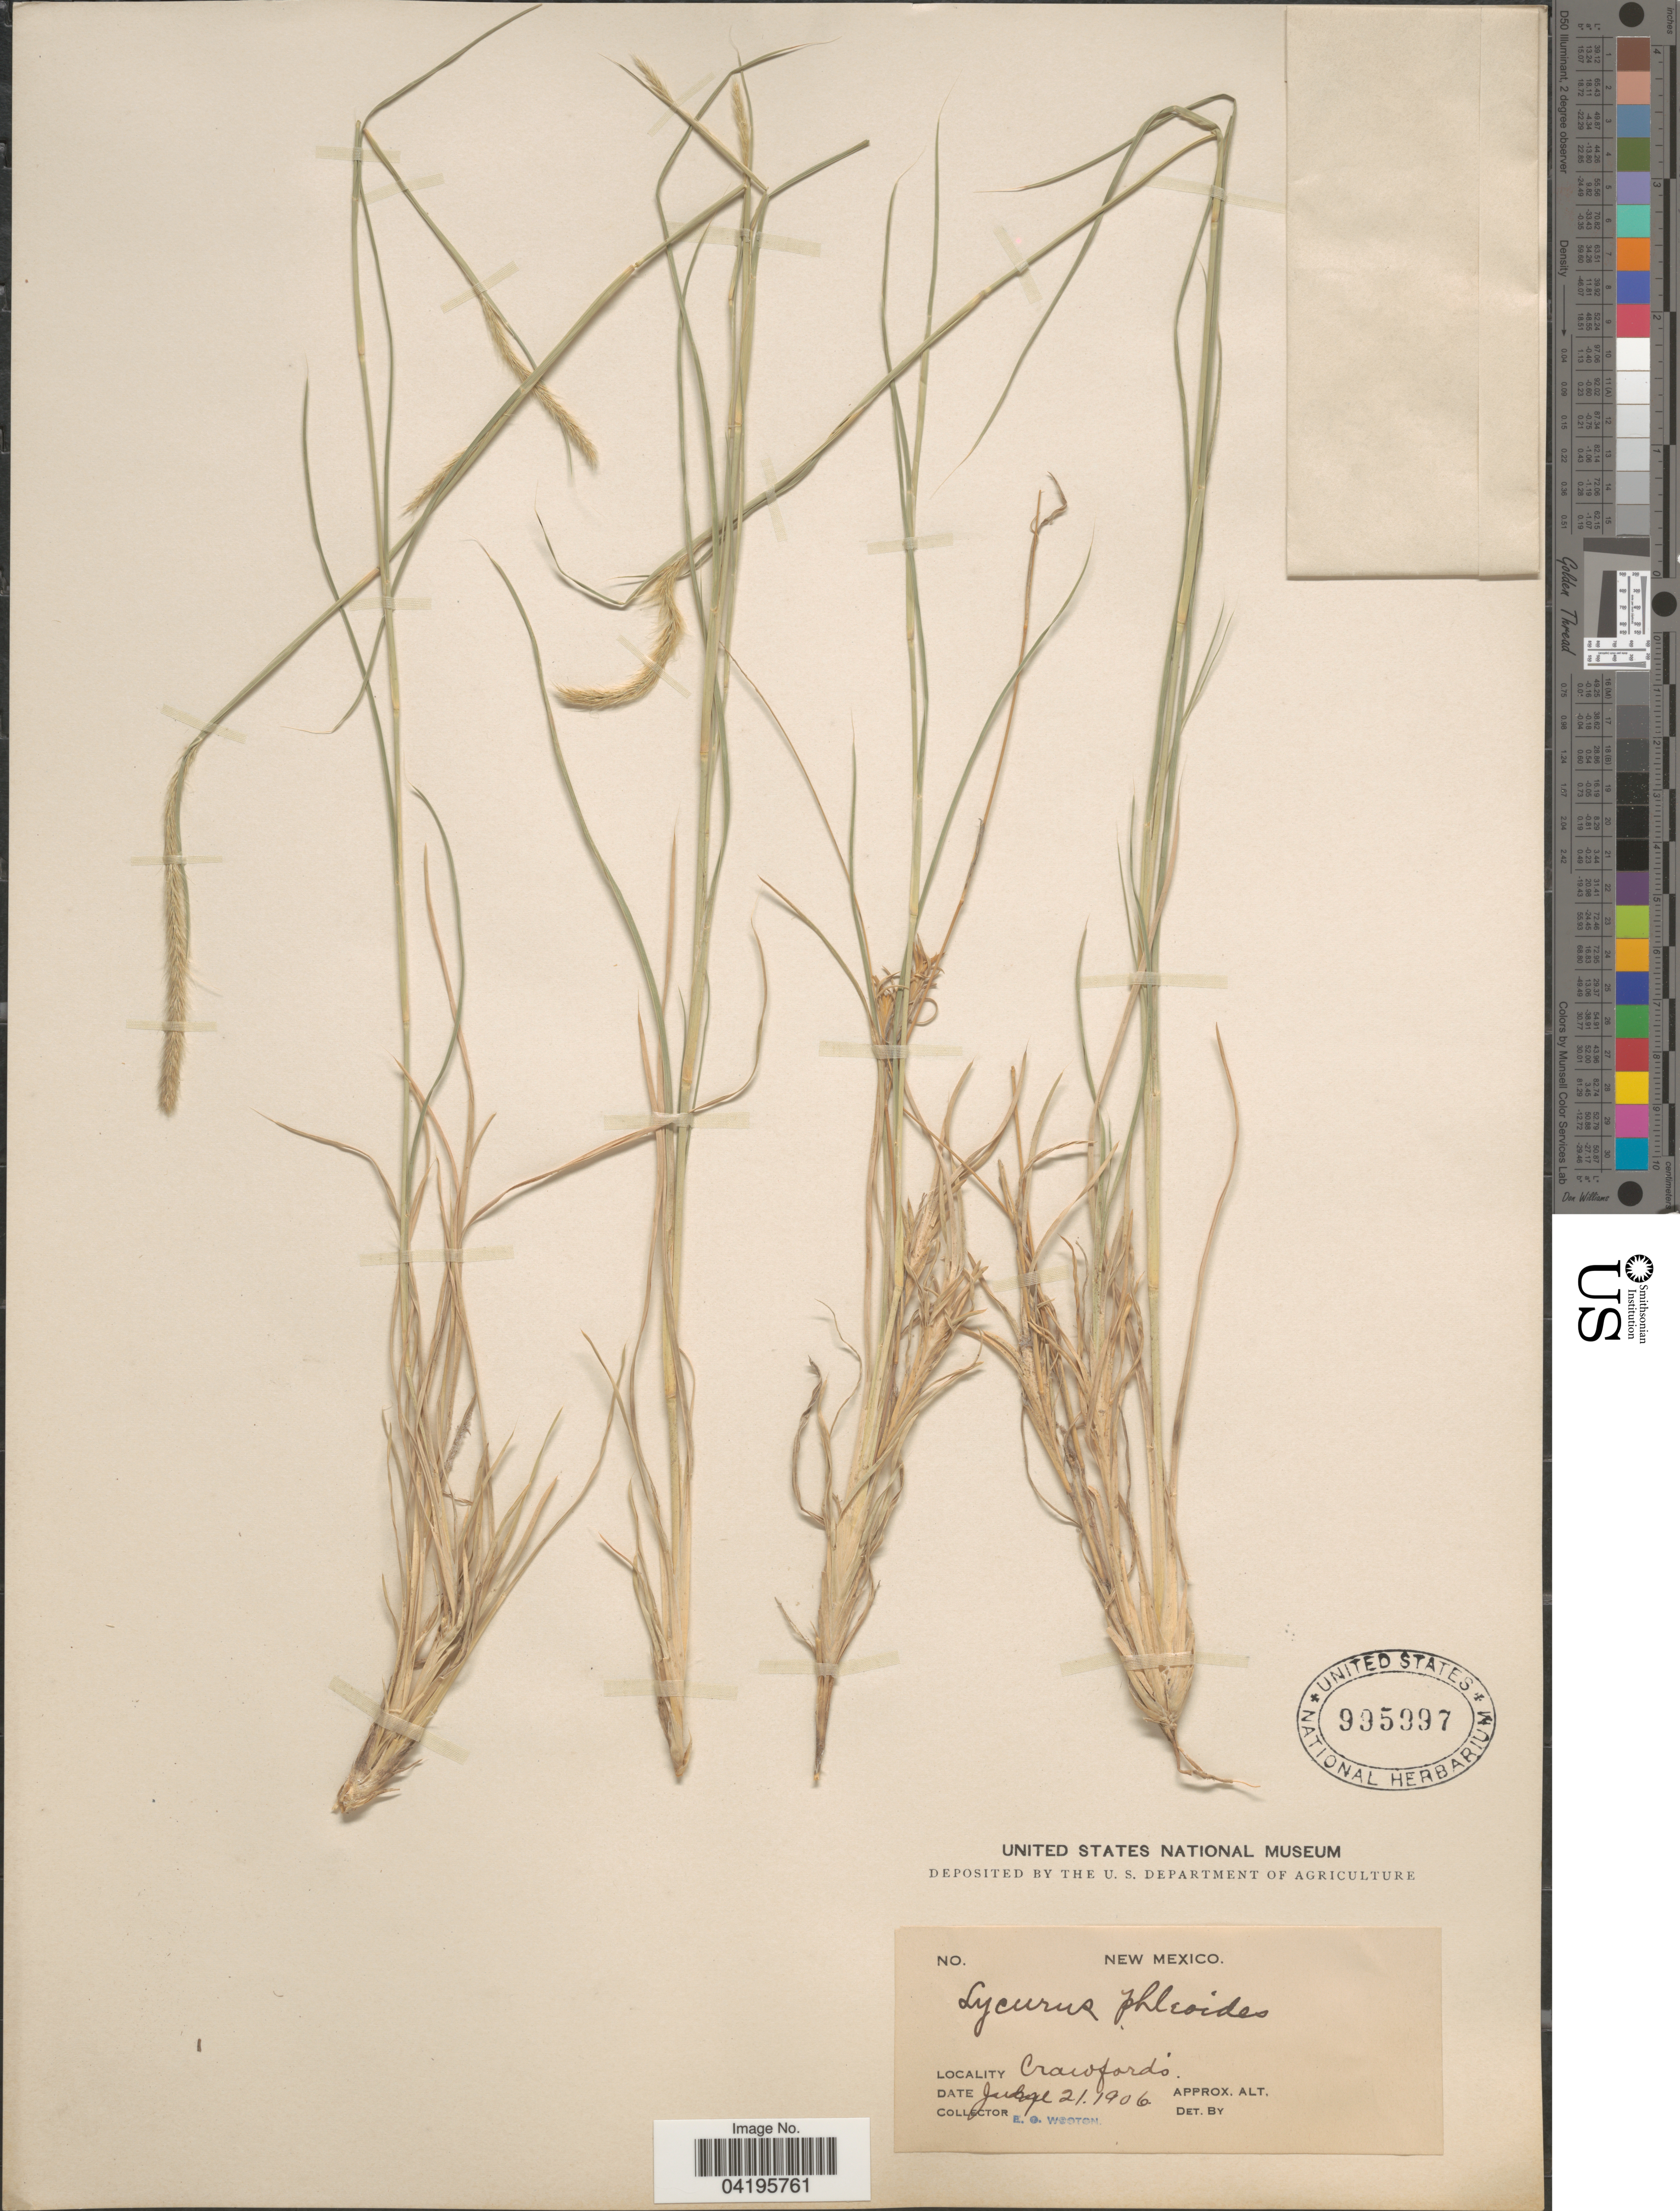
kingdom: Plantae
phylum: Tracheophyta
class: Liliopsida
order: Poales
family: Poaceae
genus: Muhlenbergia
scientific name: Muhlenbergia phleoides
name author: (Kunth) Columbus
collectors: E. O. Wooton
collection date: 1906-06-21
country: United States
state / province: New Mexico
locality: Crawfords.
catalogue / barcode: US 995997